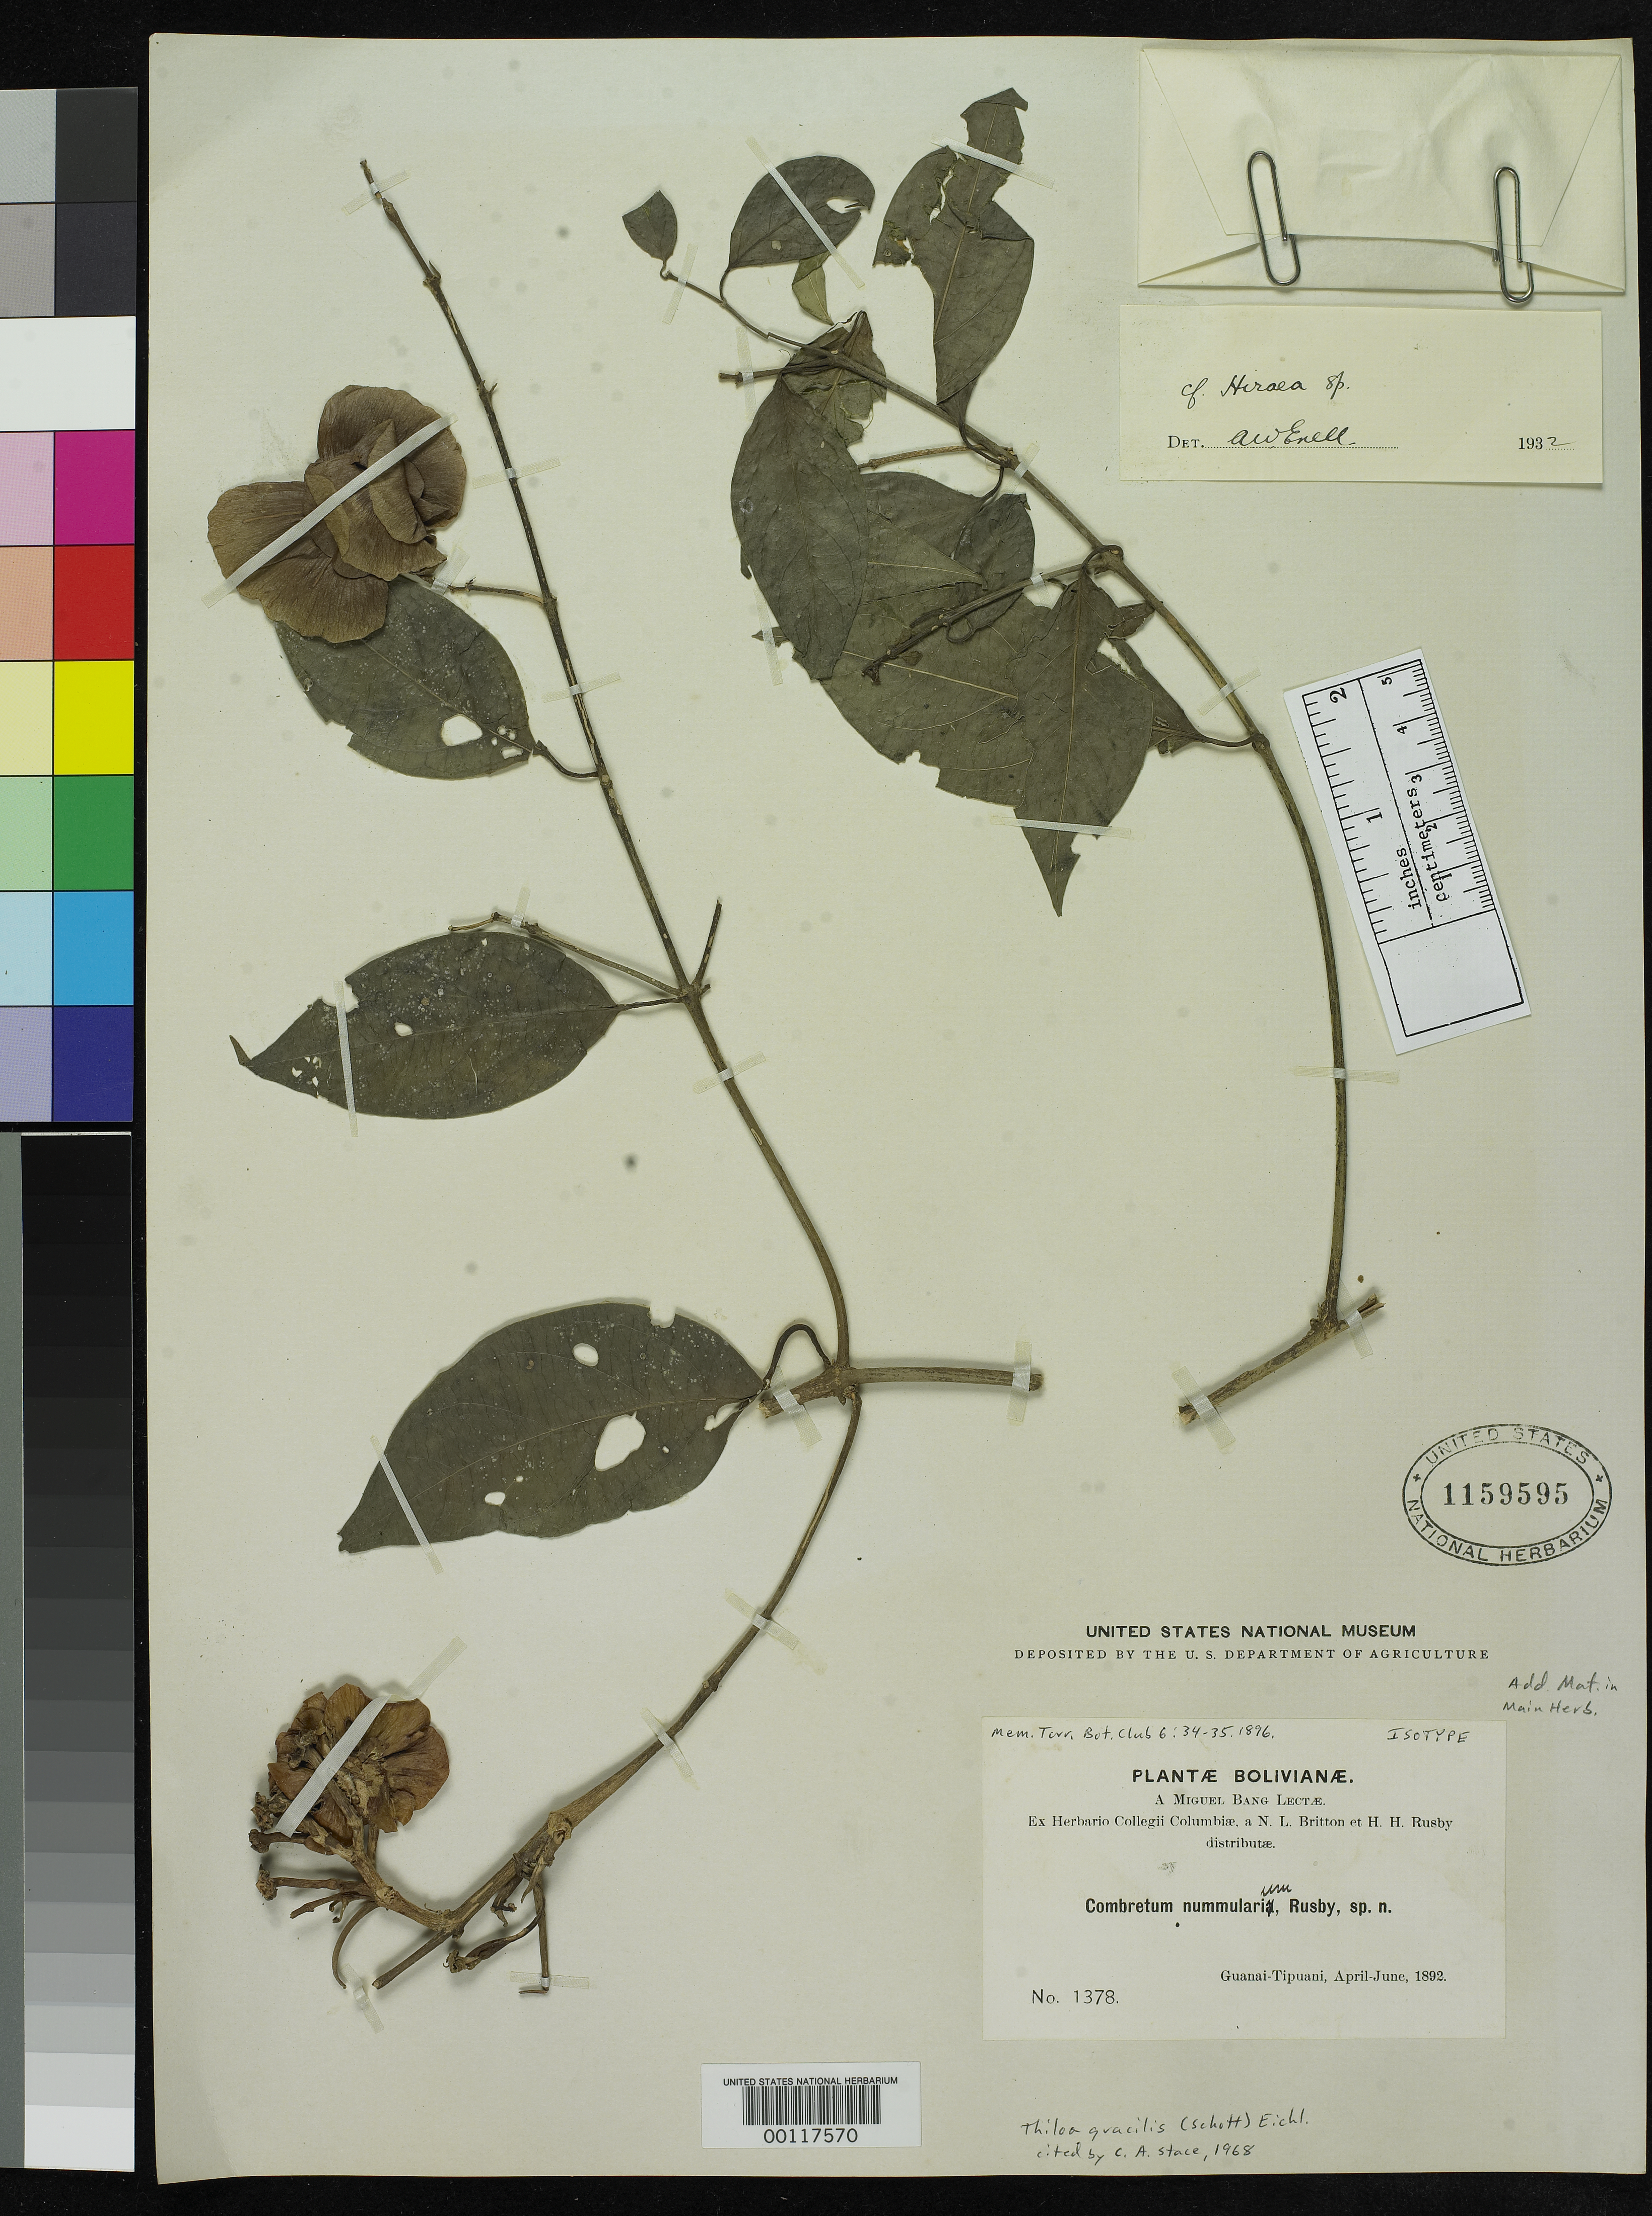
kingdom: Plantae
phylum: Tracheophyta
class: Magnoliopsida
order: Myrtales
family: Combretaceae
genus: Combretum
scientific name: Combretum nummularium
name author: Rusby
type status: Isotype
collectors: M. Bang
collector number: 1378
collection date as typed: Apr 1892 to -- Jun 1892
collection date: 1892-04/1892-06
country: Bolivia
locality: Guanai, Tipuani.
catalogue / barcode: US 1159595